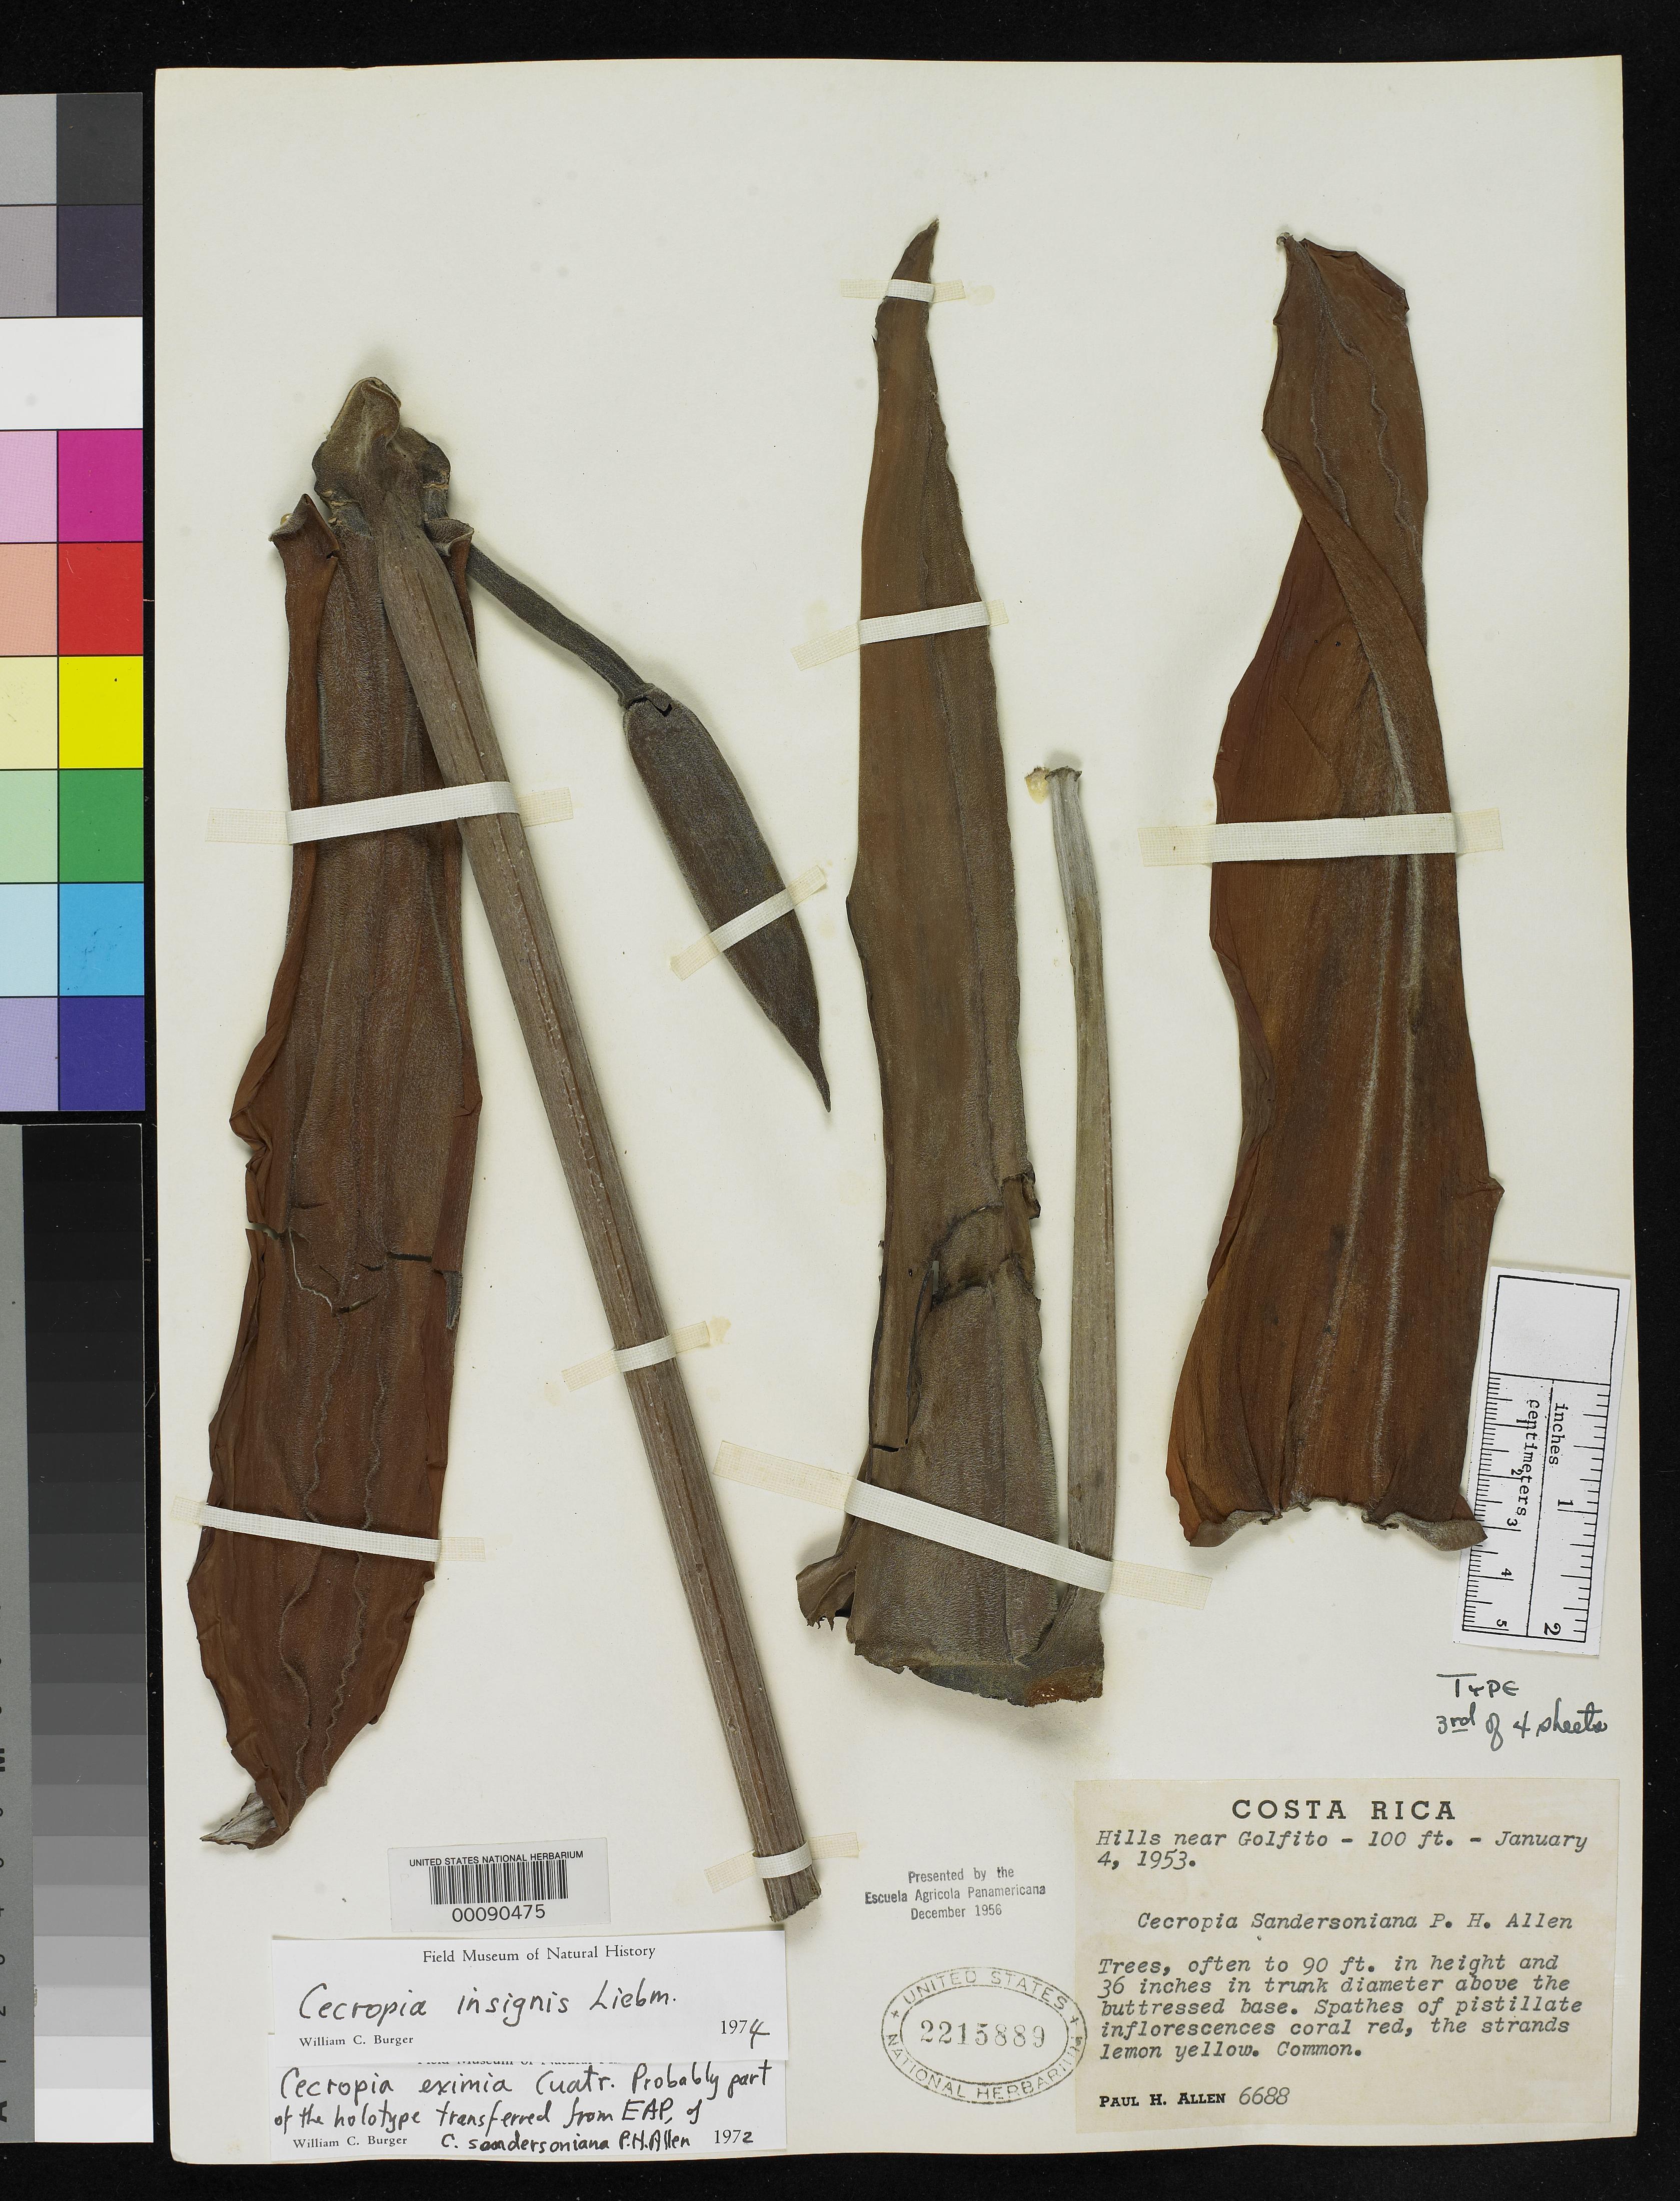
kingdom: Plantae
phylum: Tracheophyta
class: Magnoliopsida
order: Rosales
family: Urticaceae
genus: Cecropia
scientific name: Cecropia sandersoniana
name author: P.H. Allen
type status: Holotype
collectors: P. H. Allen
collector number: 6688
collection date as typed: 04 Jan 1953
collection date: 1953-01-04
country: Costa Rica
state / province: Puntarenas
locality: Hills near Golfito.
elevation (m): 30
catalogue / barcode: US 2215889